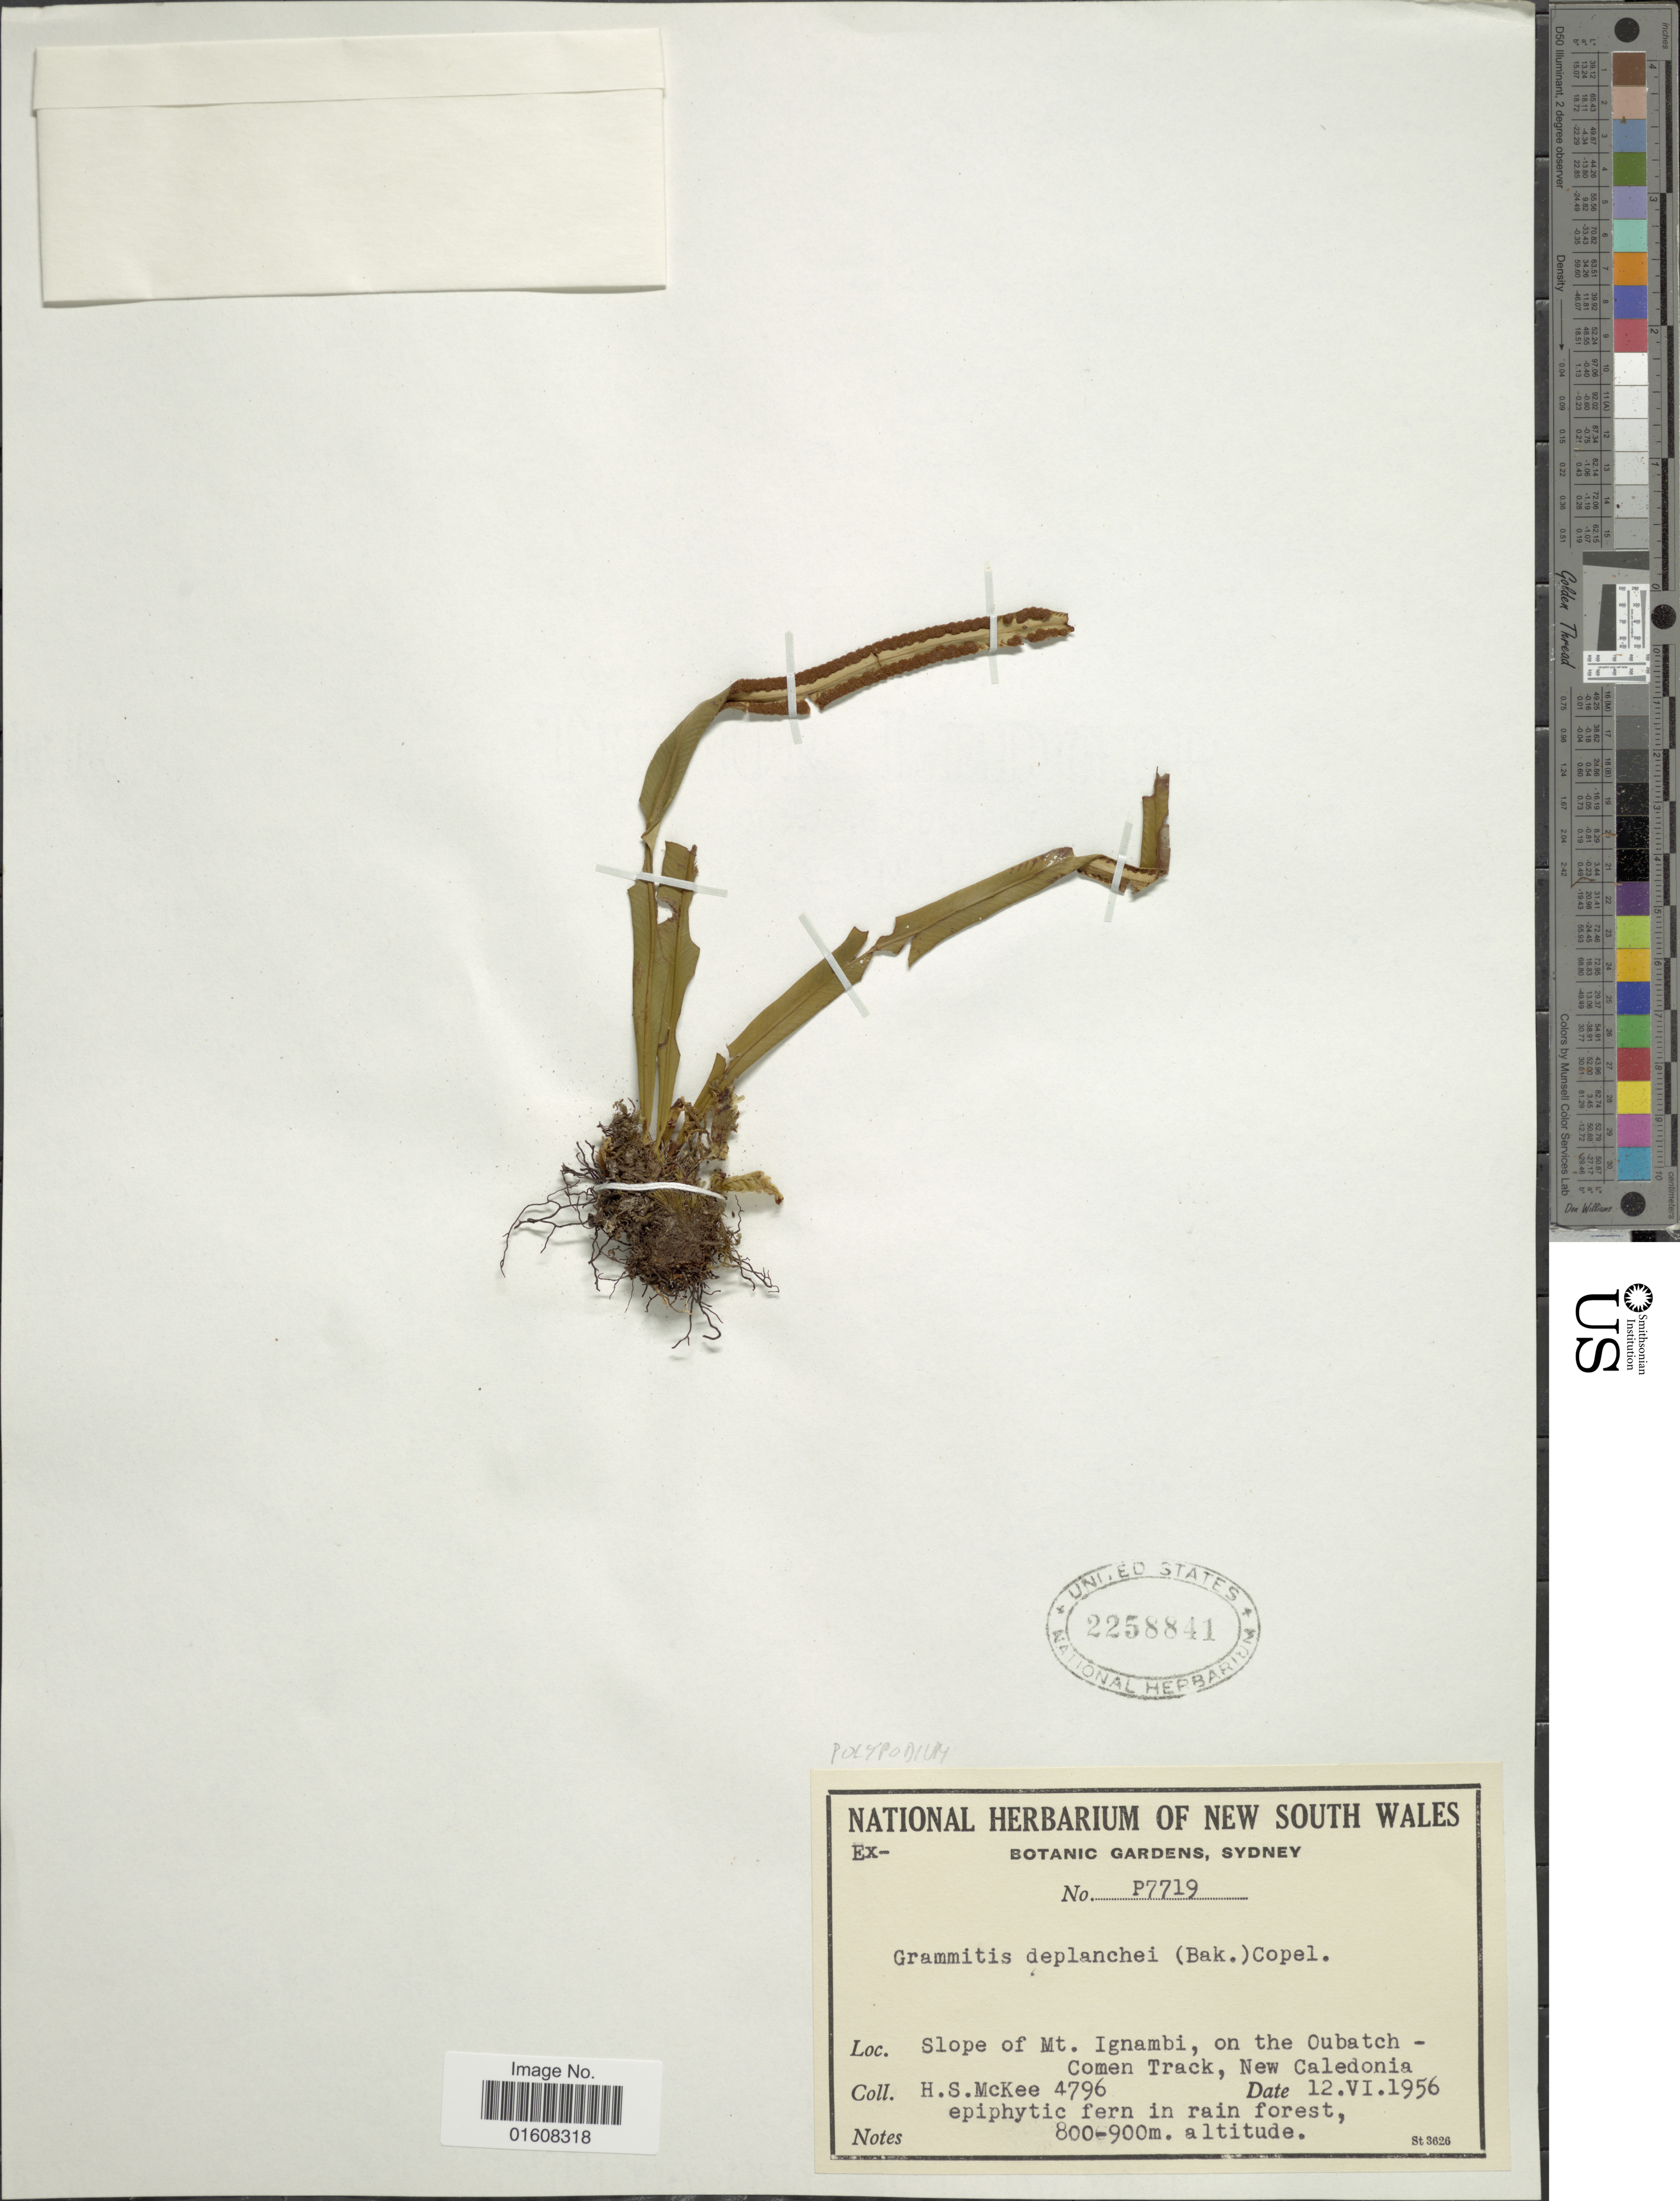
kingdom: Plantae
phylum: Tracheophyta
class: Polypodiopsida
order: Polypodiales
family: Polypodiaceae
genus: Grammitis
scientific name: Grammitis deplanchei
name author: (Baker) Copel.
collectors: H. S. McKee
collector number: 4796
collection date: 1956-06-12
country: New Caledonia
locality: Slope of Mt. Ignambi, on the Oubatch Comen Track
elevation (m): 800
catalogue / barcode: US 2258841